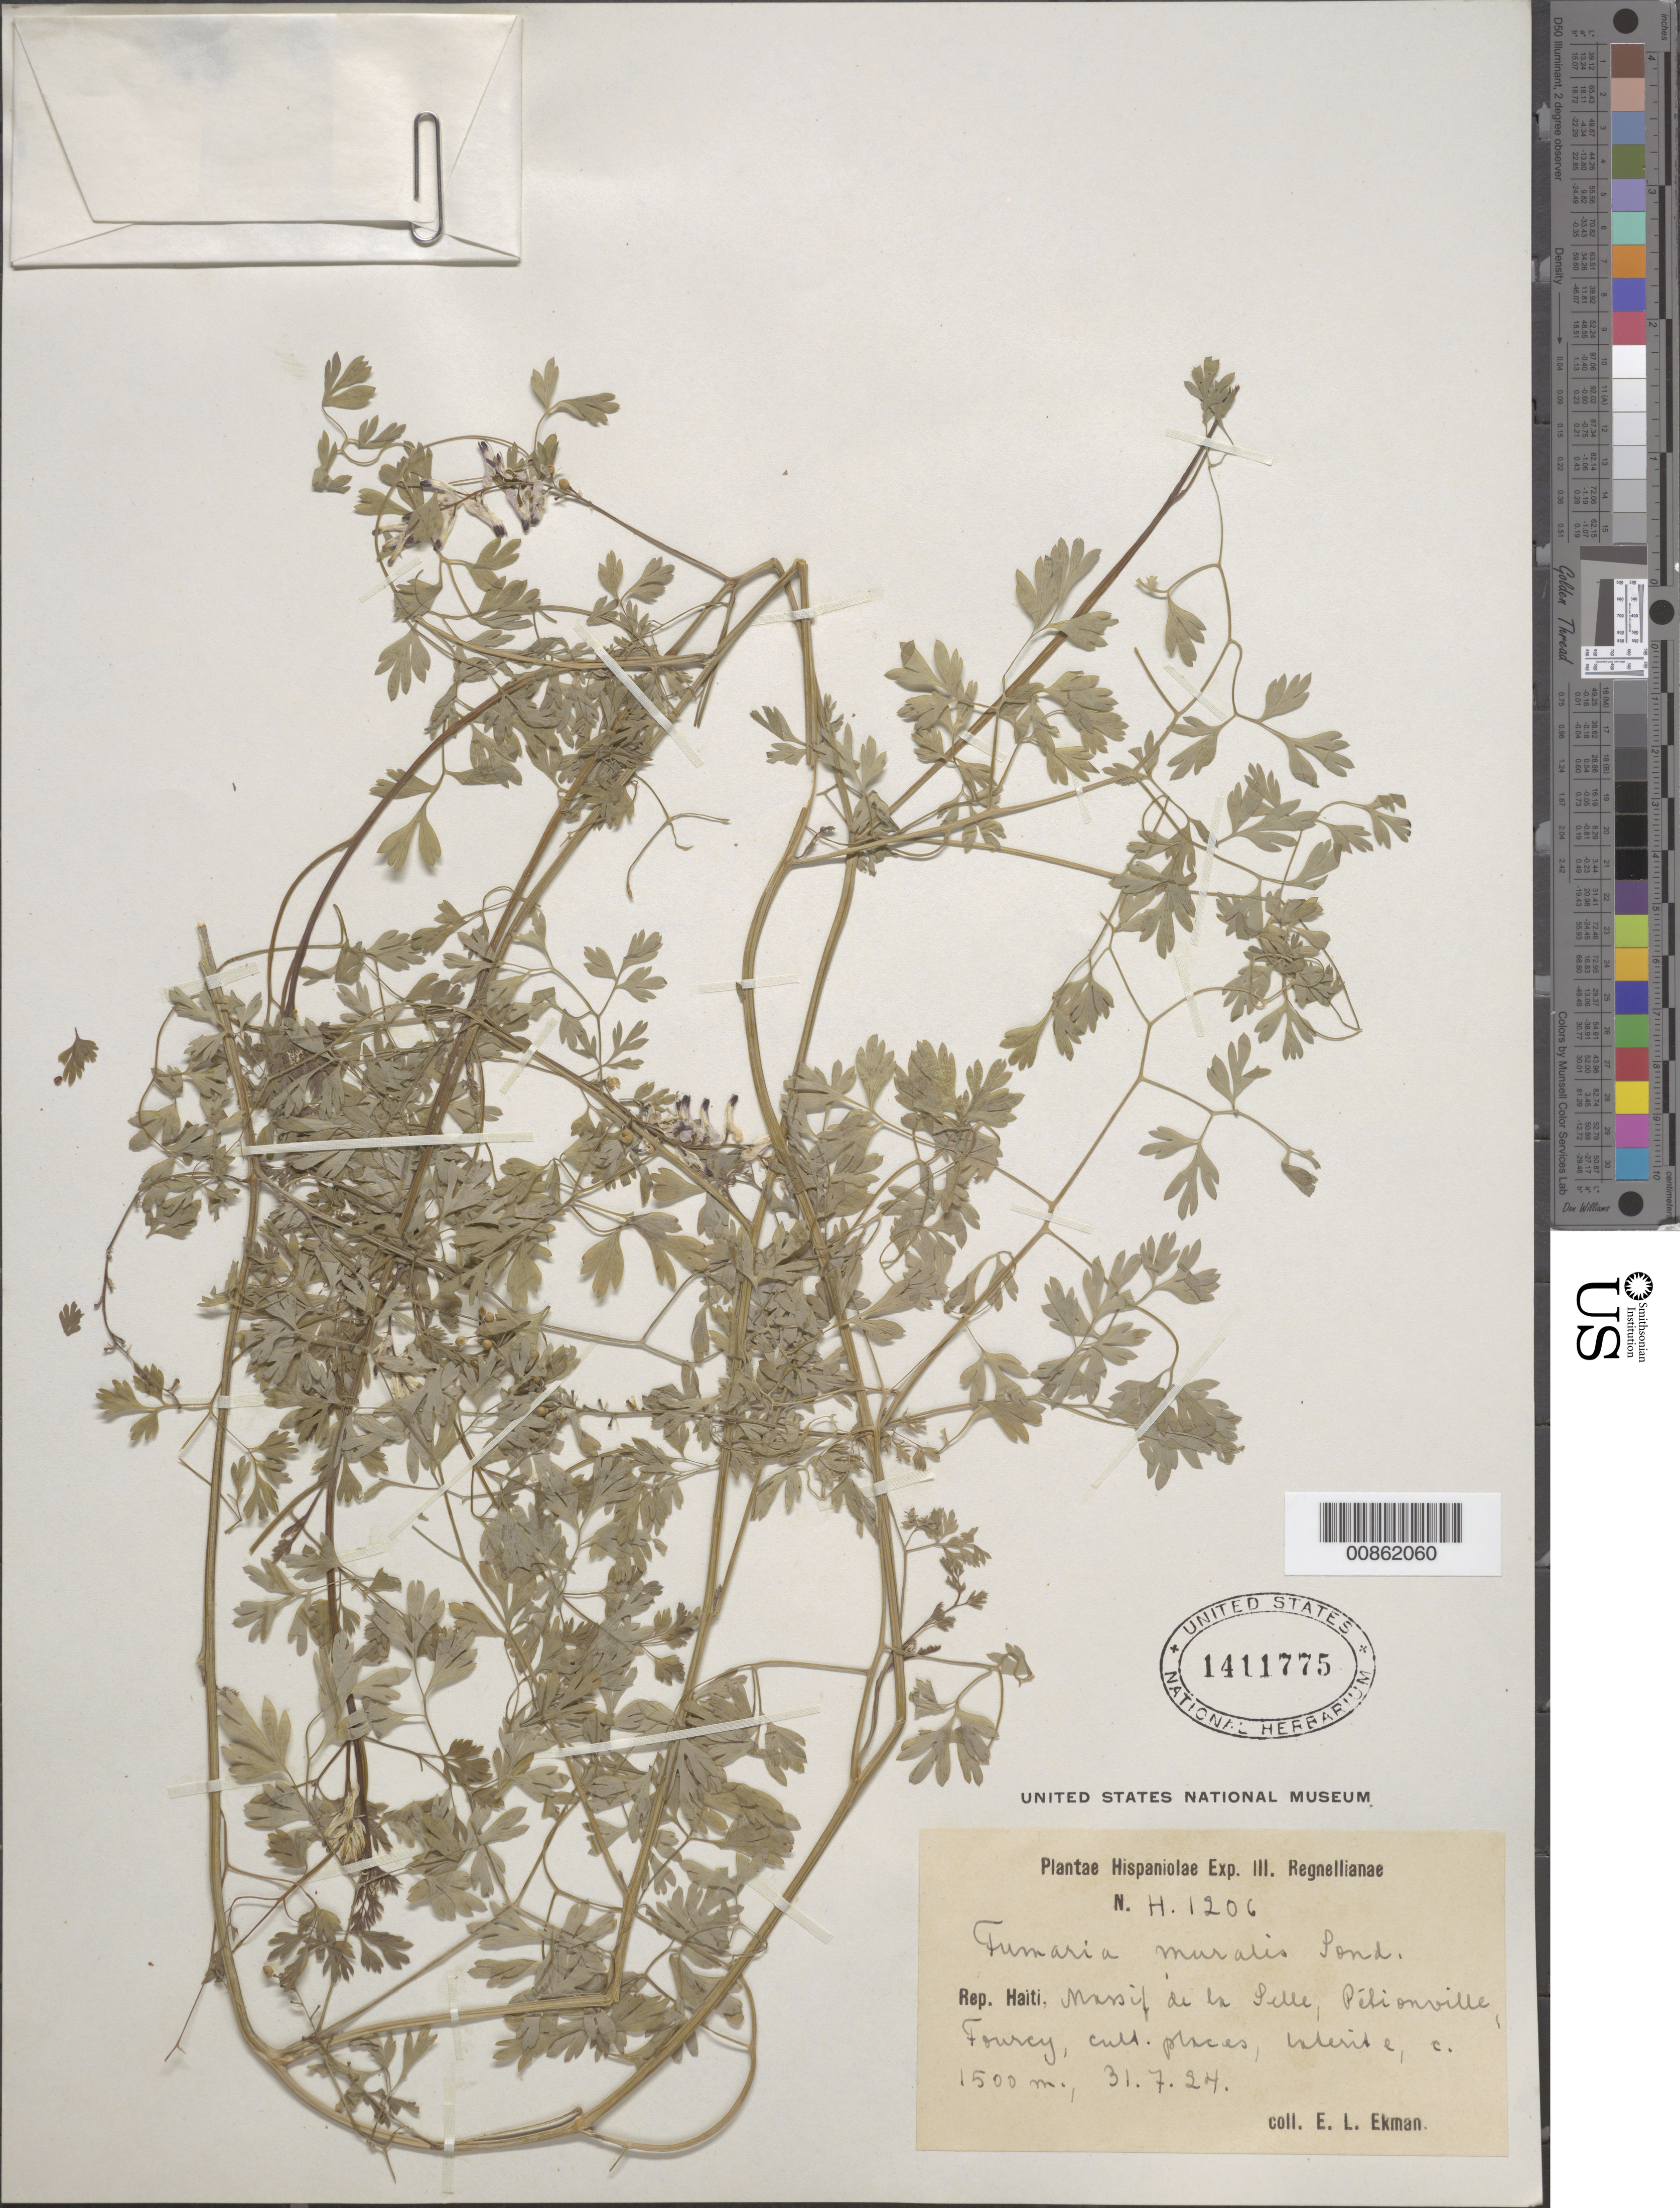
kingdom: Plantae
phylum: Tracheophyta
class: Magnoliopsida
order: Ranunculales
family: Papaveraceae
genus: Fumaria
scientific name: Fumaria muralis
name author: Sond. ex W.D.J. Koch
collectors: E. L. Ekman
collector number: H 1206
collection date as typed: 31 Jul 1924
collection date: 1924-07-31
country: Haiti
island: Hispaniola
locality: Massif de la Selle, Pétionville, Fourcy.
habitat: Cultivated places, laterite.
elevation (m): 1500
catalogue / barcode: US 1411775